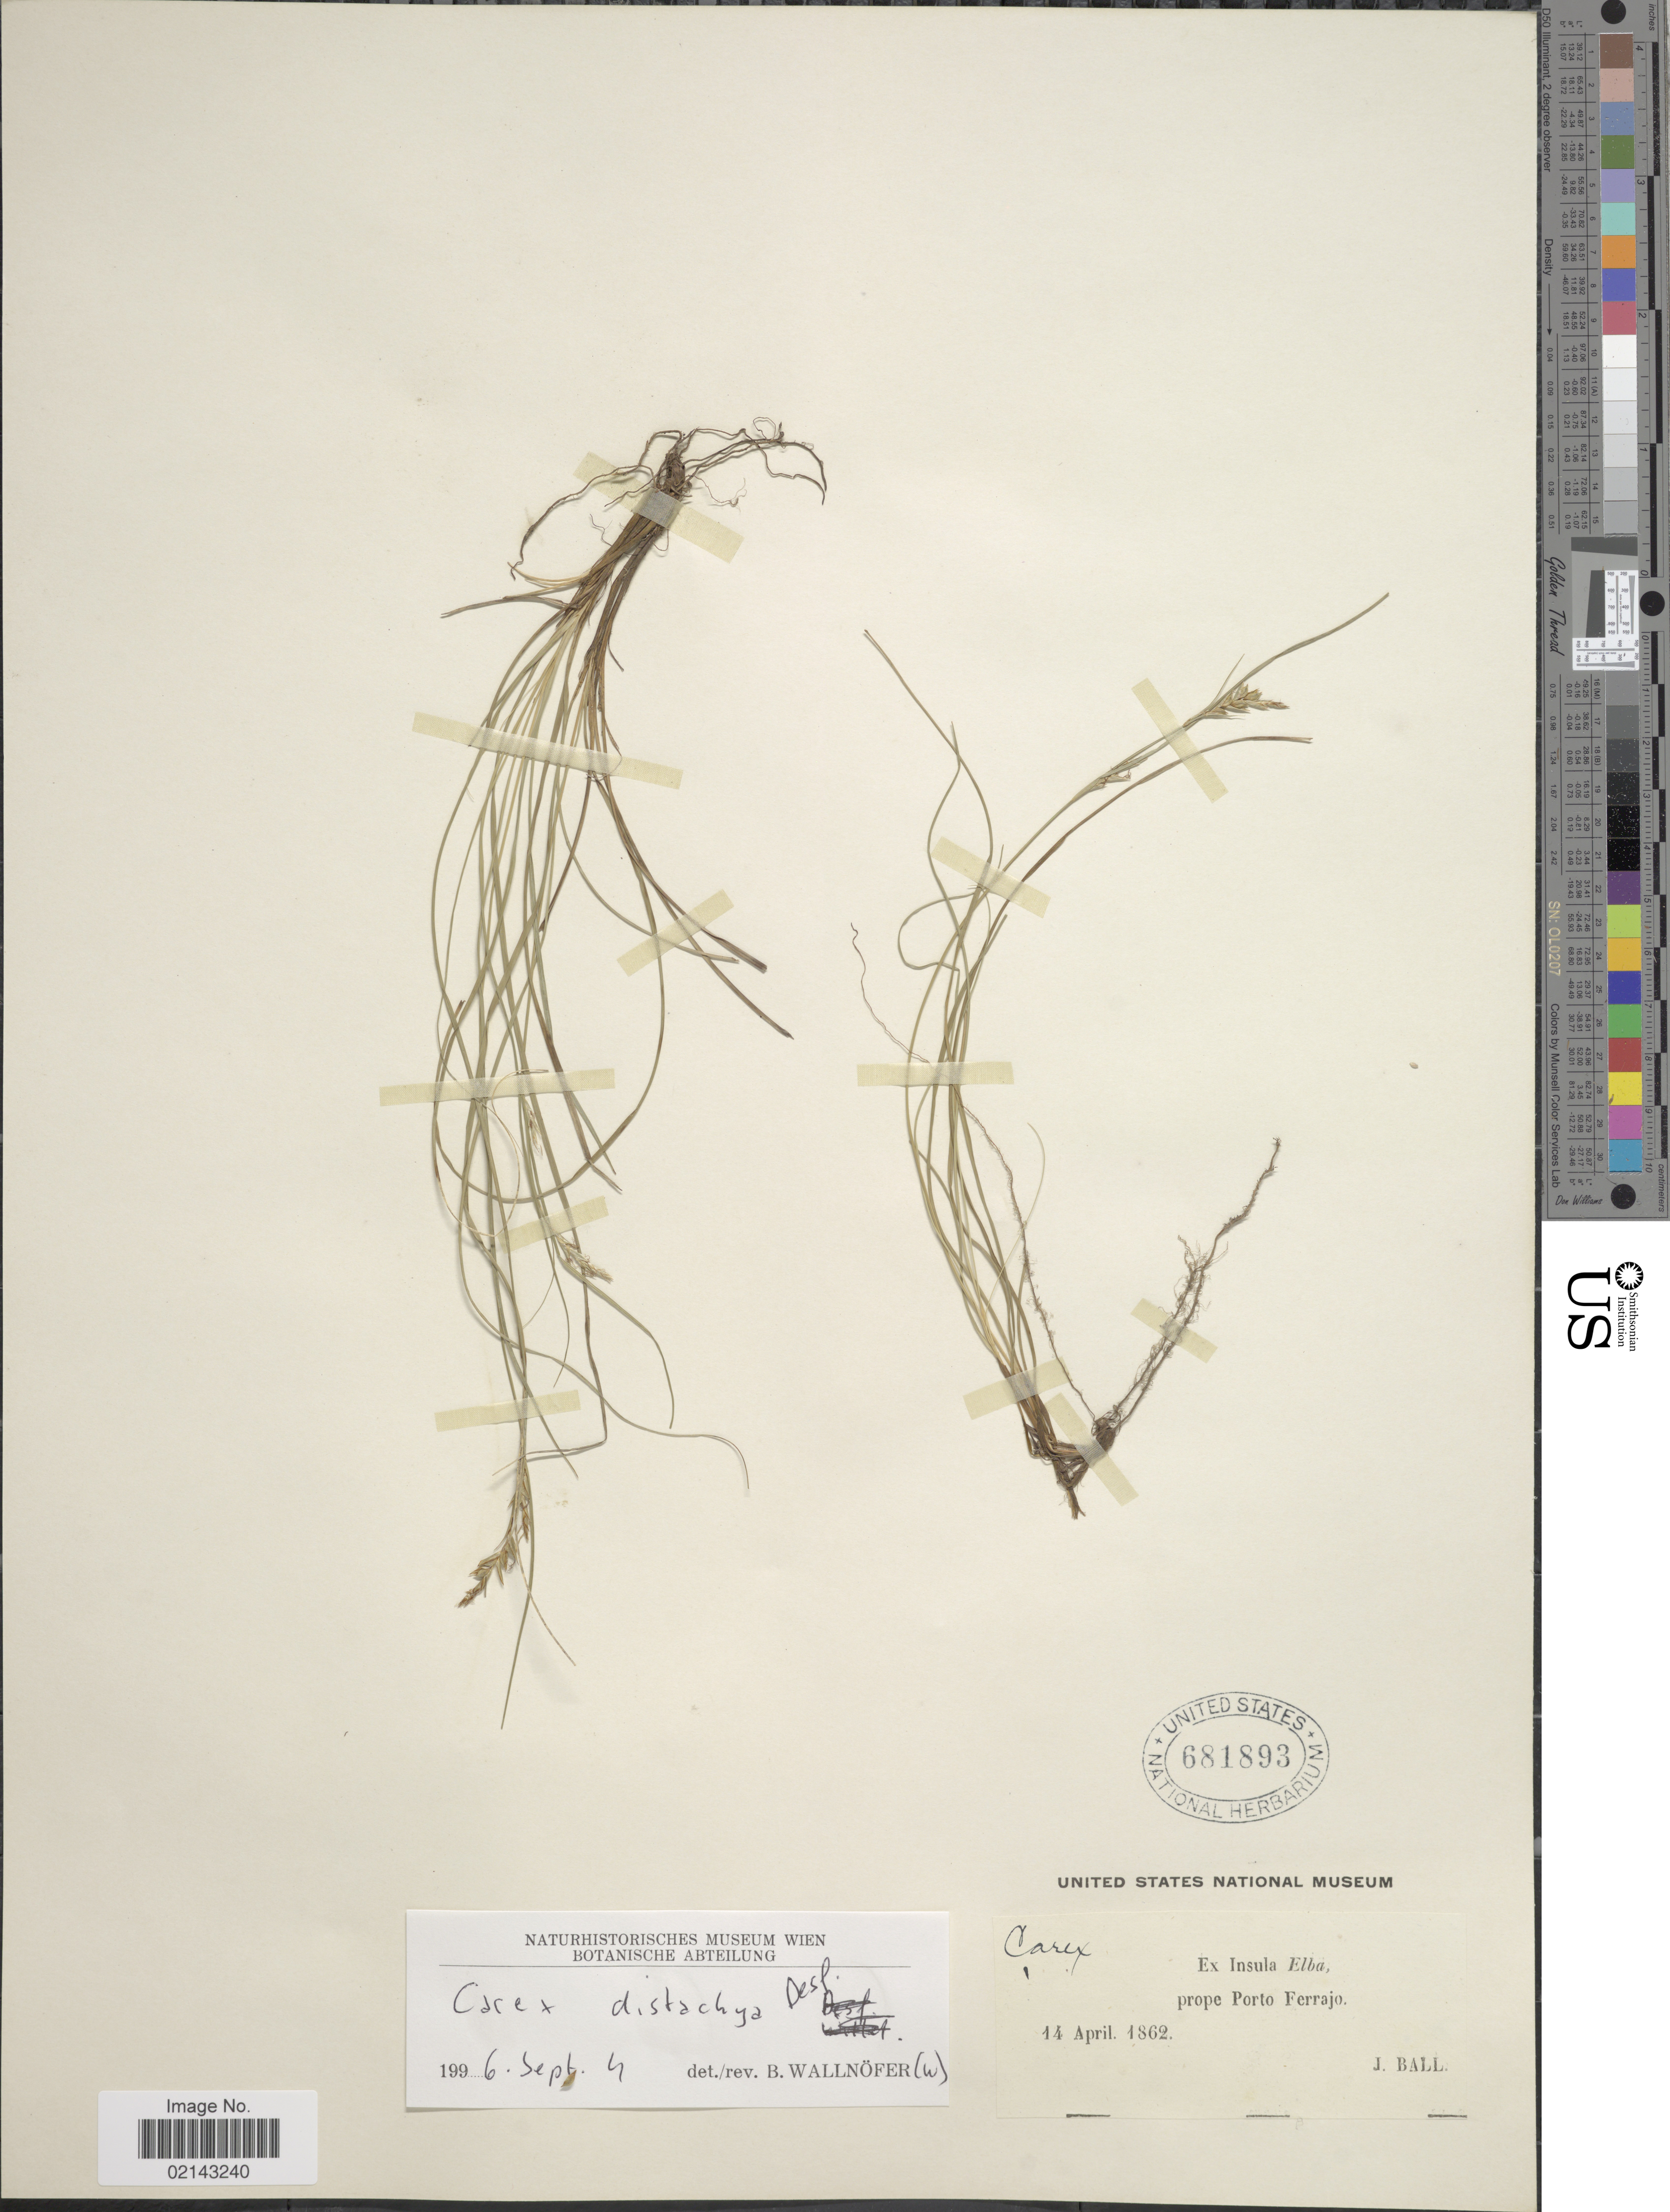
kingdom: Plantae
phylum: Tracheophyta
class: Liliopsida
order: Poales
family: Cyperaceae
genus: Carex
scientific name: Carex distachya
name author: Desf.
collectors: J. Ball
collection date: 1862-04-14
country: Italy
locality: Insula Elba, prope Porto Ferrajo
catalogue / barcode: US 681893